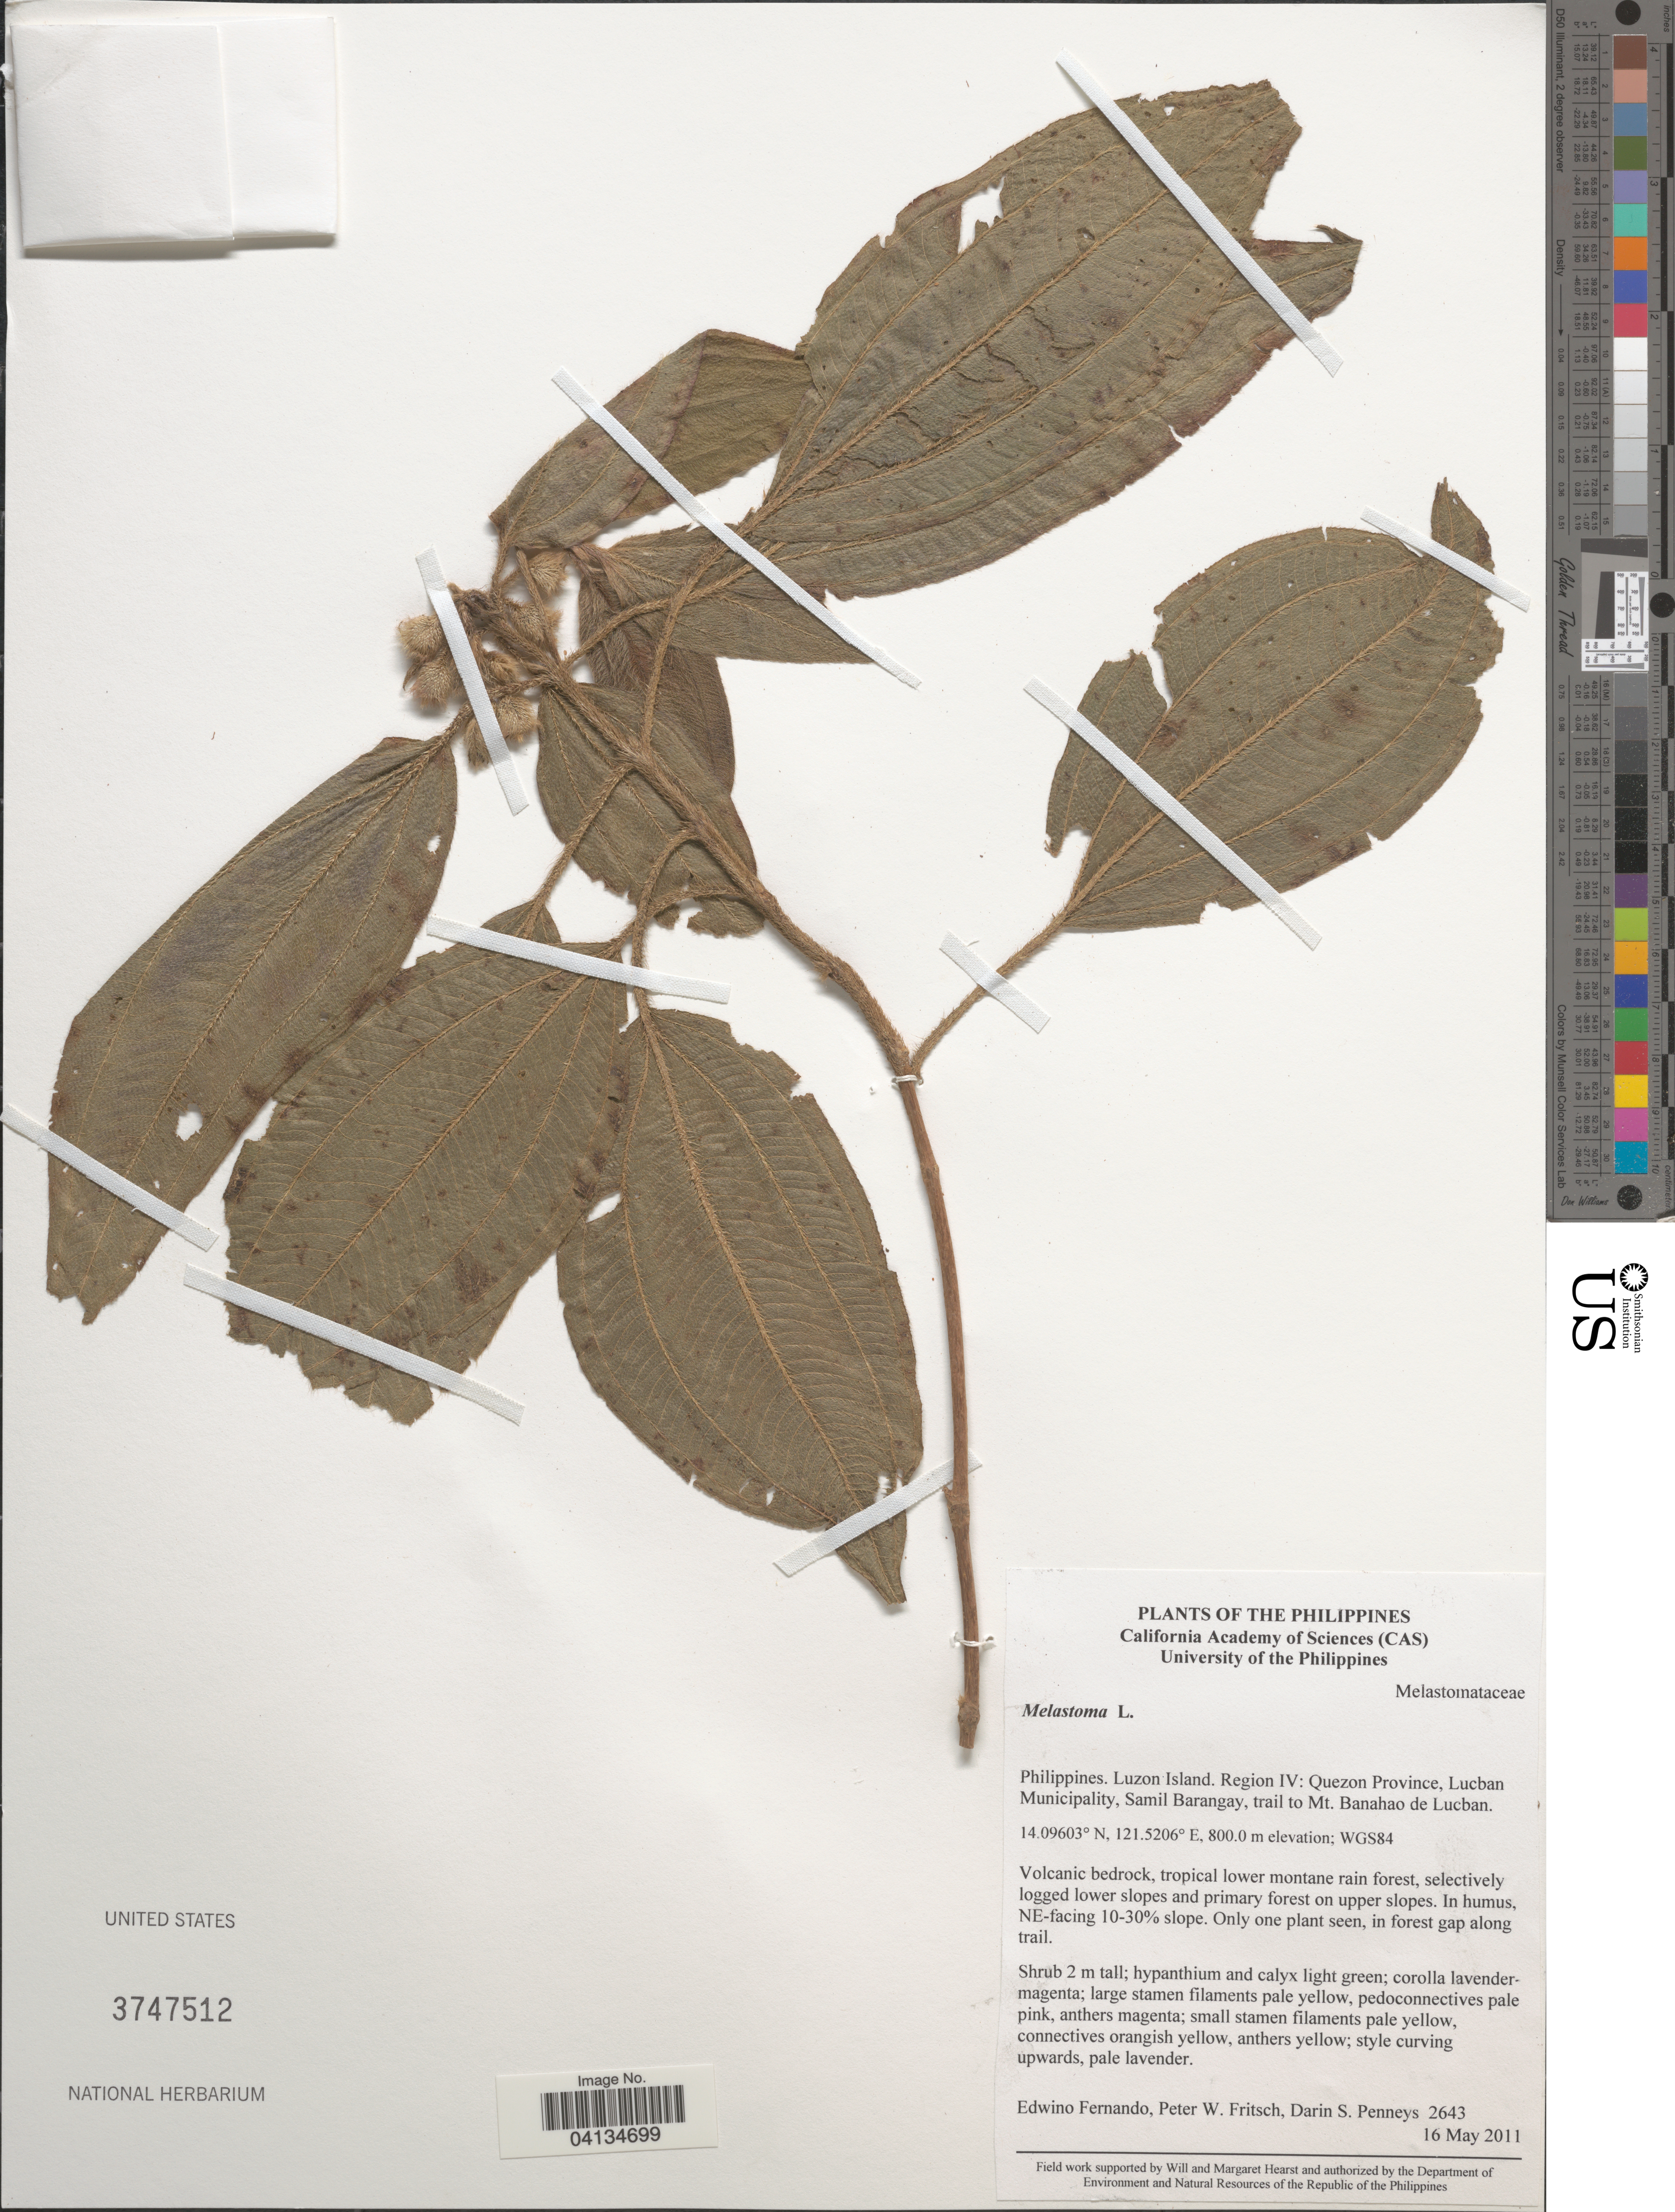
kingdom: Plantae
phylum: Tracheophyta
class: Magnoliopsida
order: Myrtales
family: Melastomataceae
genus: Melastoma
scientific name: Melastoma sp.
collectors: E. S. Fernando, P. W. Fritsch & D. S. Penneys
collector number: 2643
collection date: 2011-05-16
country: Philippines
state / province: Calabarzon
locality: Luzon Island. Region IV: Quezon Province, Lucban Municipality, Samil Barangay, trail to Mt. Banahao de Lucban. In humus, NE-facing 10-30% slope. WGS84.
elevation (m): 800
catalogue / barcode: US 3747512